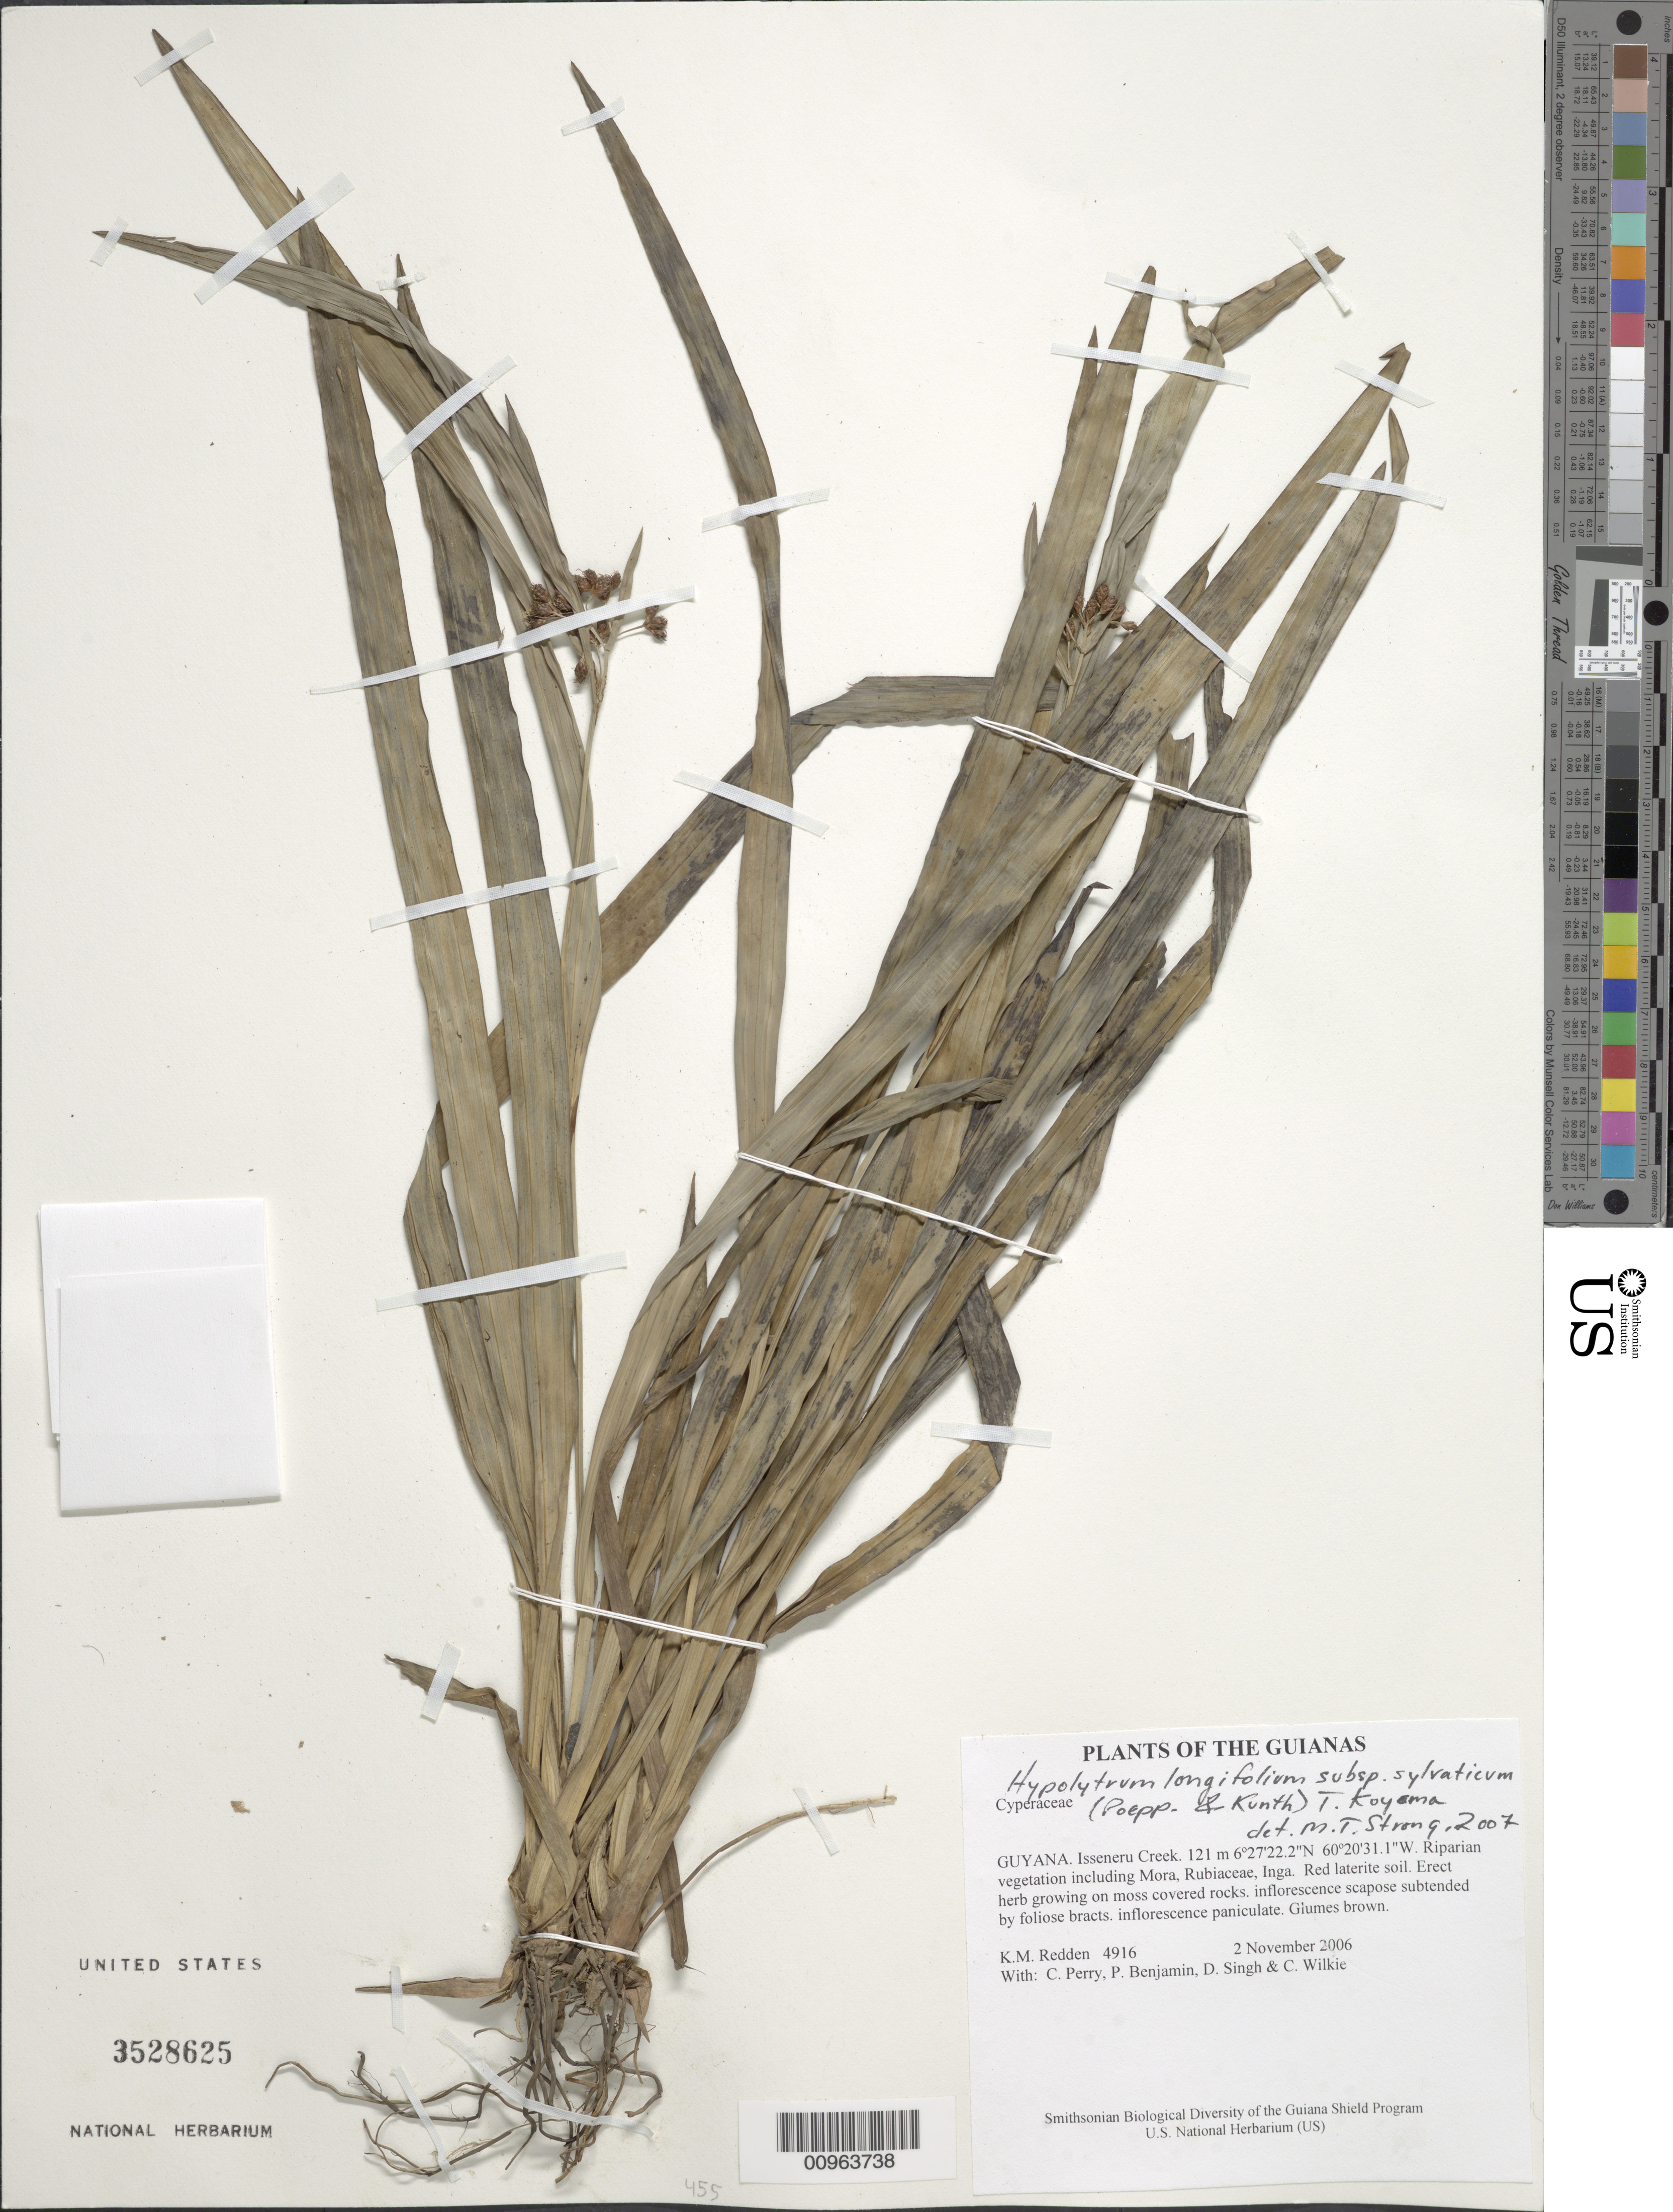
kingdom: Plantae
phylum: Tracheophyta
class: Liliopsida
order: Poales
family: Cyperaceae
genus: Hypolytrum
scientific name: Hypolytrum longifolium subsp. sylvaticum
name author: (Poepp. ex Kunth) T. Koyama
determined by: Strong, M. T., (US), Smithsonian Institution - National Museum of Natural History (UNITED STATES)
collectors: K. M. Redden, C. Perry, P. Benjamin, D. Singh & C. Wilkie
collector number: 4916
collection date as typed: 2 November 2006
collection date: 2006-11-02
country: Guyana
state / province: Cuyuni-Mazaruni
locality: Isseneru Creek.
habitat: Riparian vegetation including Mora, Rubiaceae, Inga. Red laterite soil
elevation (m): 121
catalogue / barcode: US 3528625